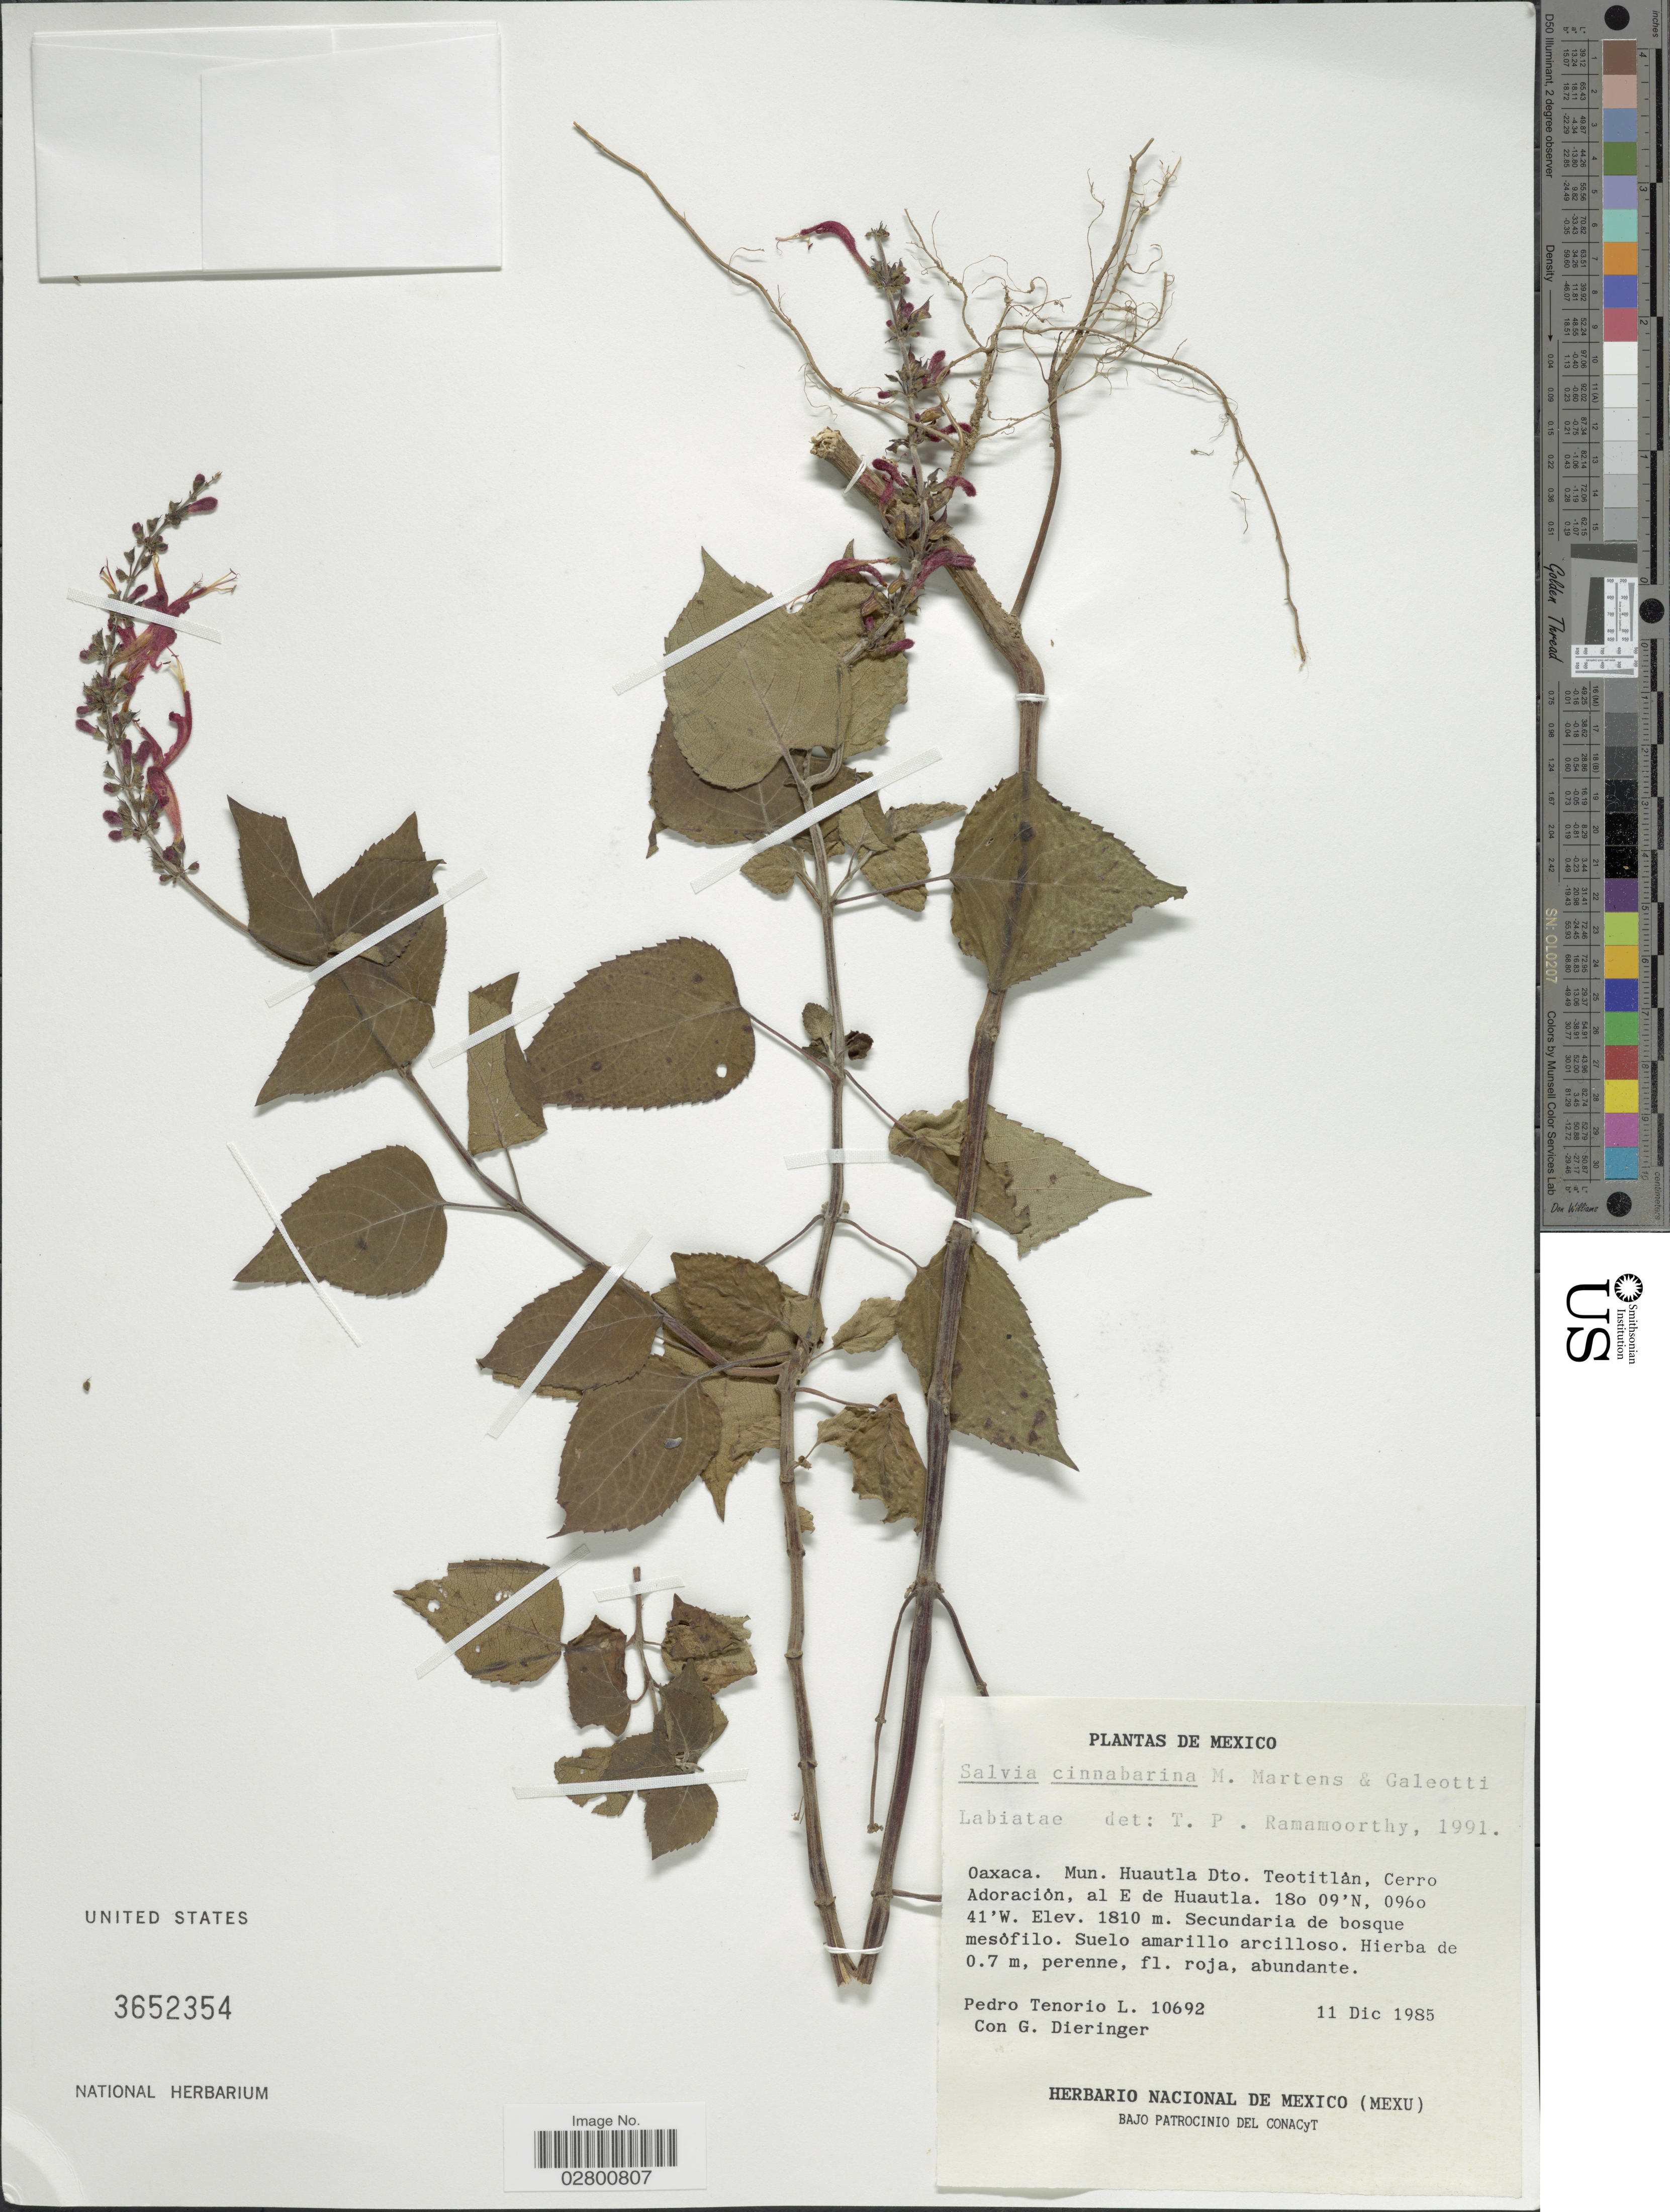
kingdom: Plantae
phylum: Tracheophyta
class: Magnoliopsida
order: Lamiales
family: Lamiaceae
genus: Salvia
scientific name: Salvia cinnabarina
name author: M. Martens & Galeotti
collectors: P. Tenorio L. & G. Dieringer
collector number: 10692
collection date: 1985-12-11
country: Mexico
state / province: Oaxaca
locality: Mun. Huautla Dto. Teotitlàn, Cerro Adoraciòn, al E de Huautla.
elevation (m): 1810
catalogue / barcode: US 3652354